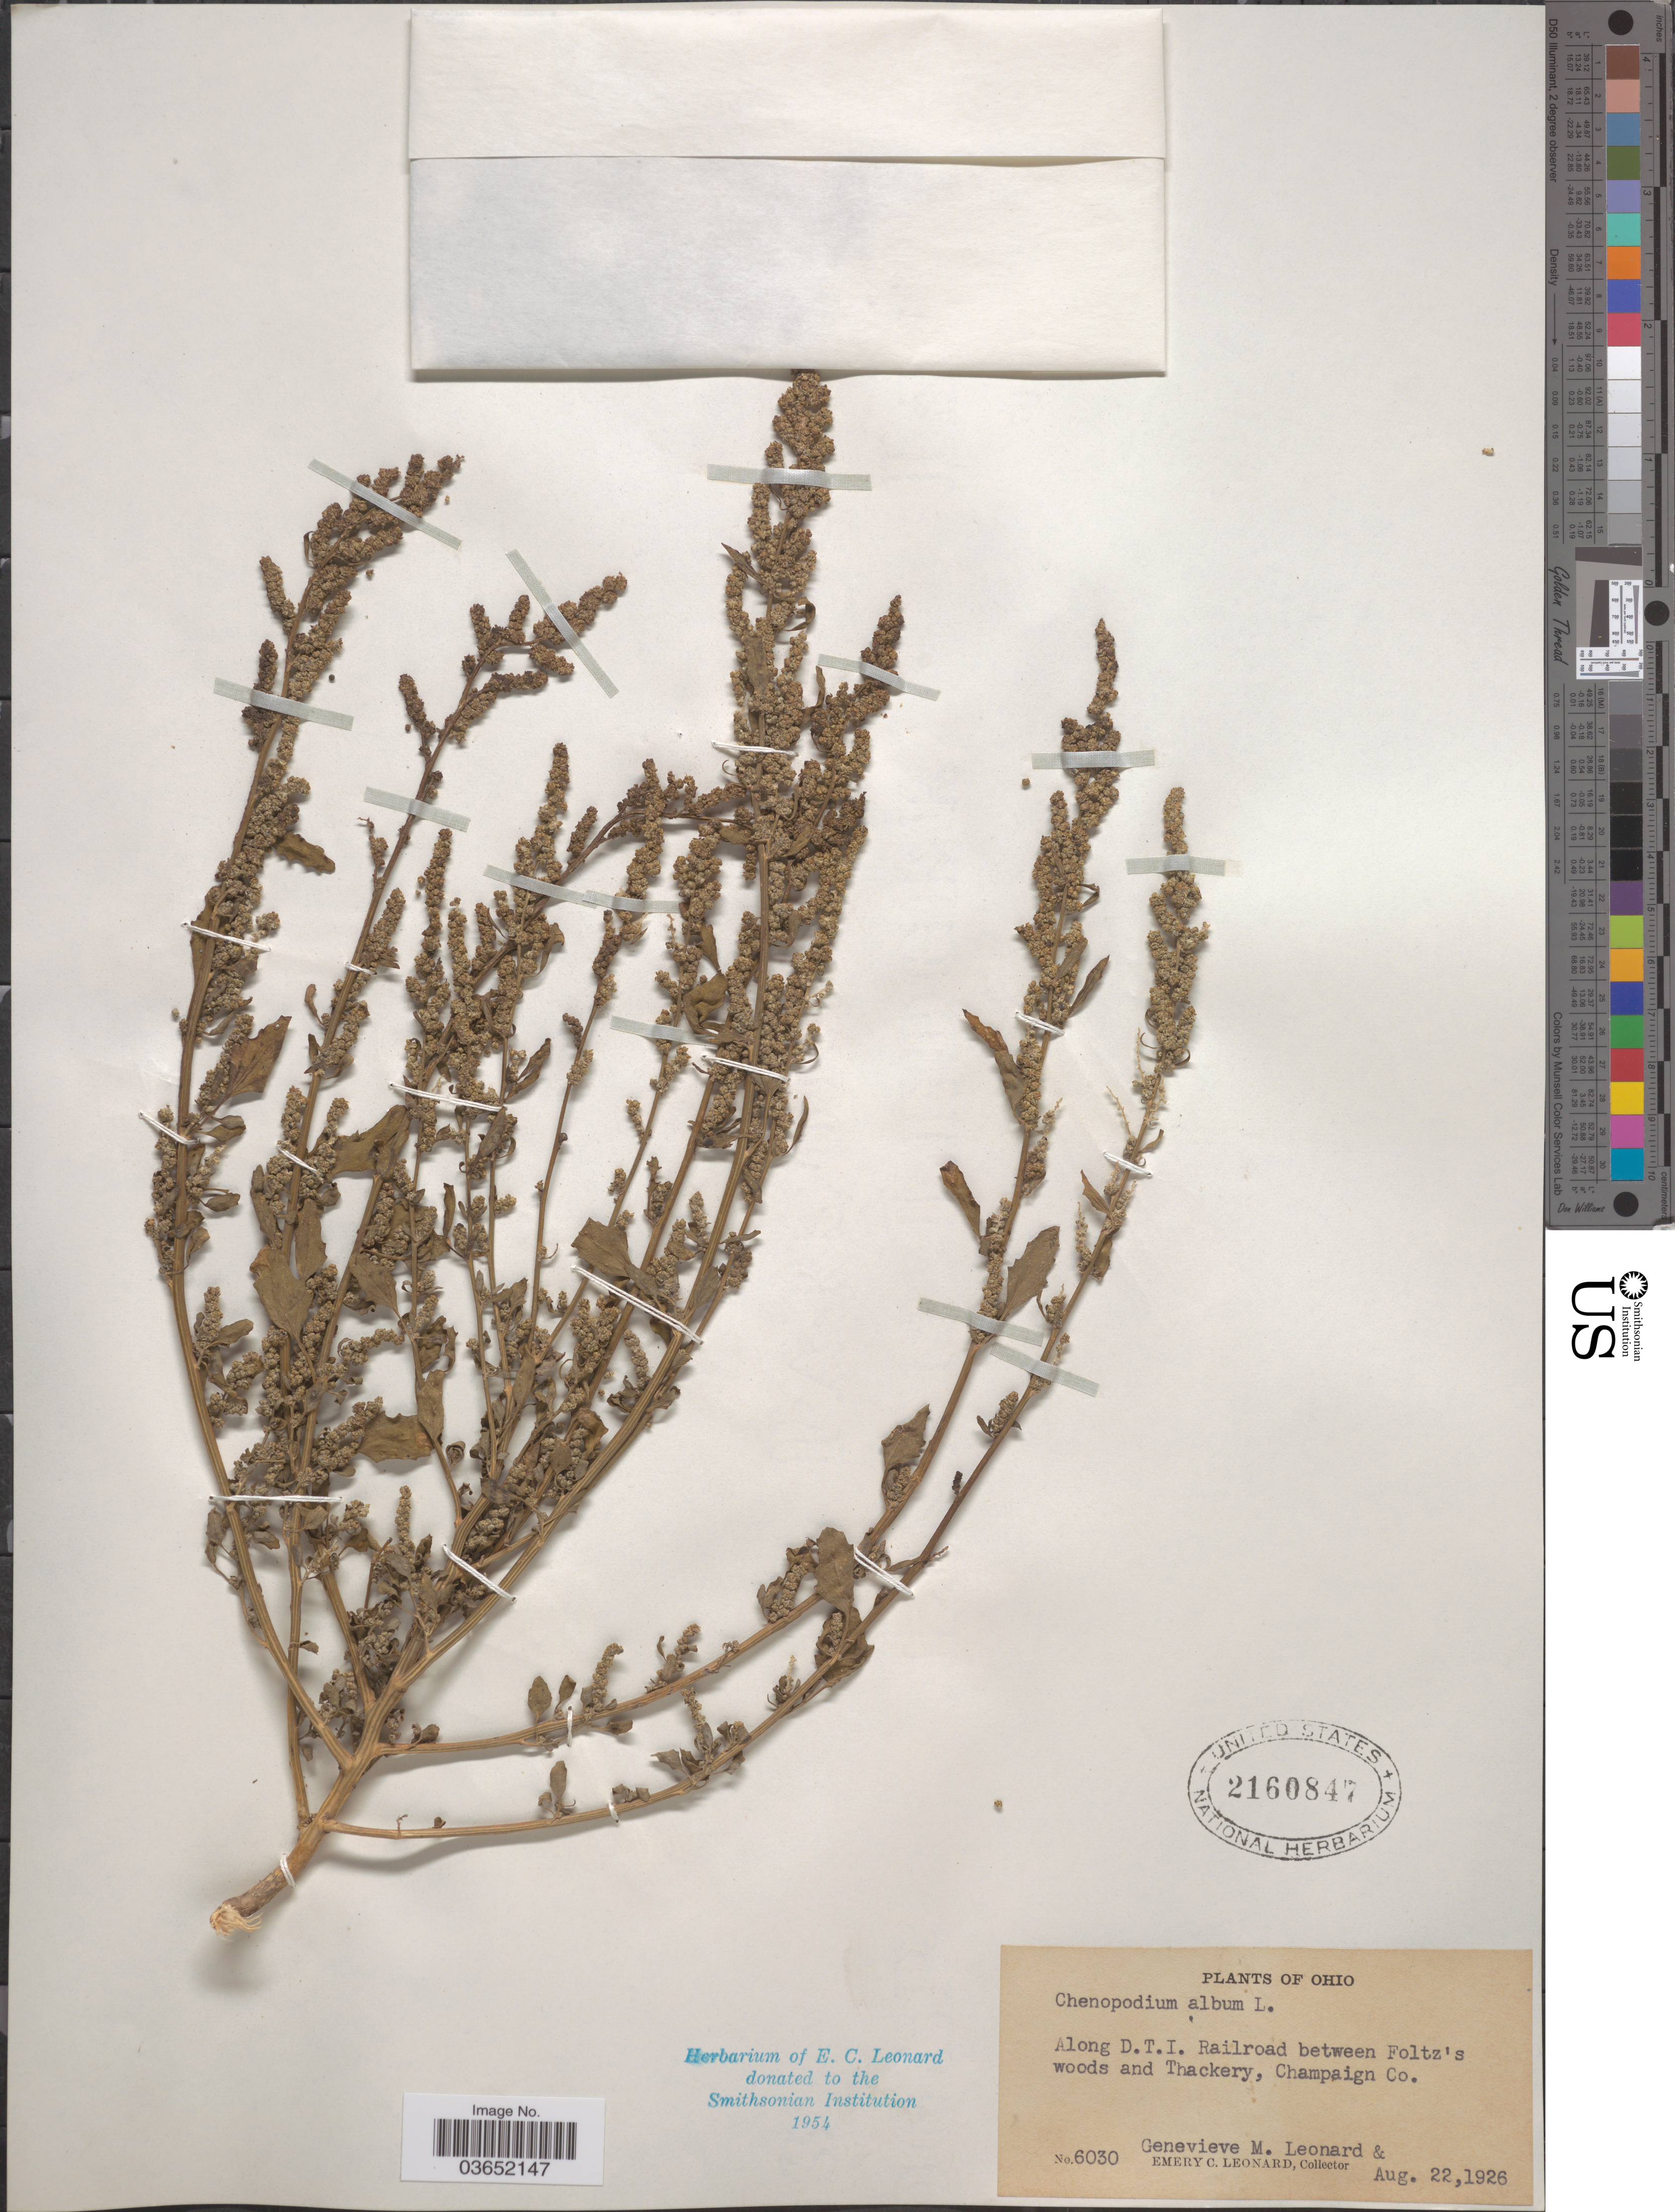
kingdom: Plantae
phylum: Tracheophyta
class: Magnoliopsida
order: Caryophyllales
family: Amaranthaceae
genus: Chenopodium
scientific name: Chenopodium album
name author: L.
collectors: G. M. Leonard & E. C. Leonard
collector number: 6030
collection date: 1926-08-22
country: United States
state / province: Ohio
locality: Along D.T.I. Railroad between Foltz's woods and Thackery, Champaign Co.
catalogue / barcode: US 2160847